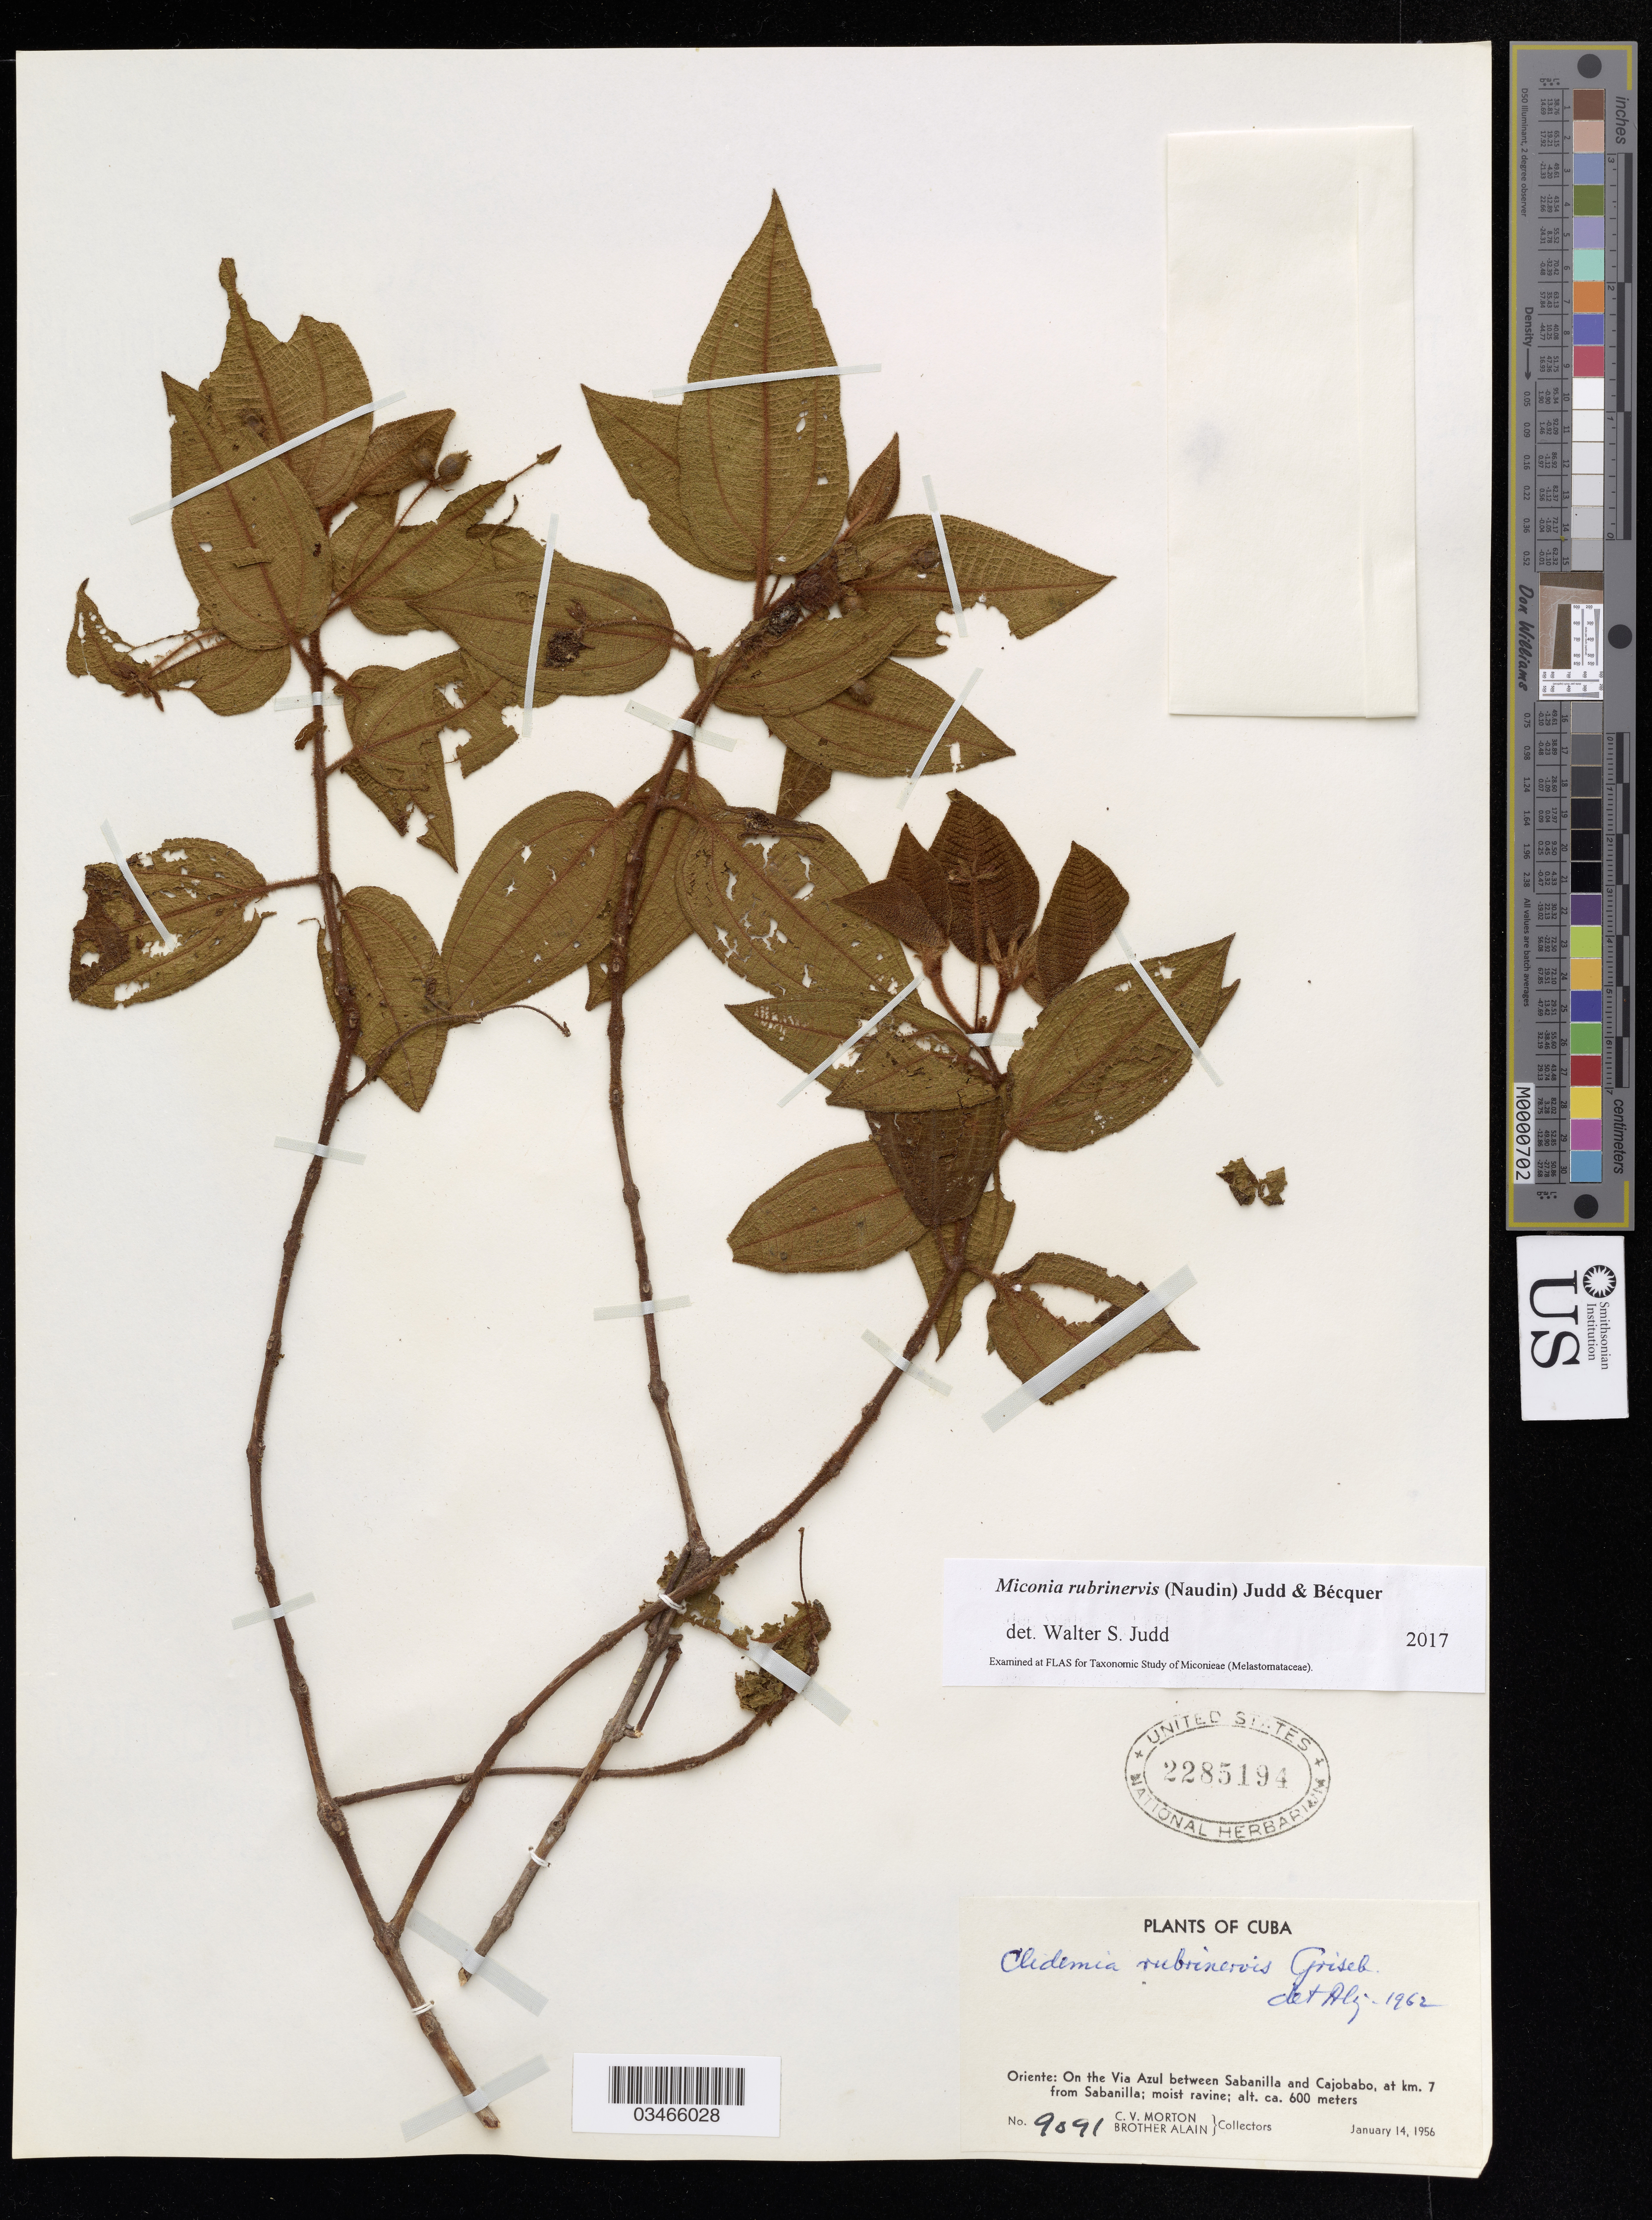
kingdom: Plantae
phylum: Tracheophyta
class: Magnoliopsida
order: Myrtales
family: Melastomataceae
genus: Miconia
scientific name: Miconia rubrinervis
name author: (Naudin) Judd & Bécquer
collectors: C. V. Morton & Alain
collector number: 9091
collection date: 1956-01-14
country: Cuba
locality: On the Via Azul between Sabanilla and Cajobabo, at km. 7 from Sabanilla.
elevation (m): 600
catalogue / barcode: US 2285194